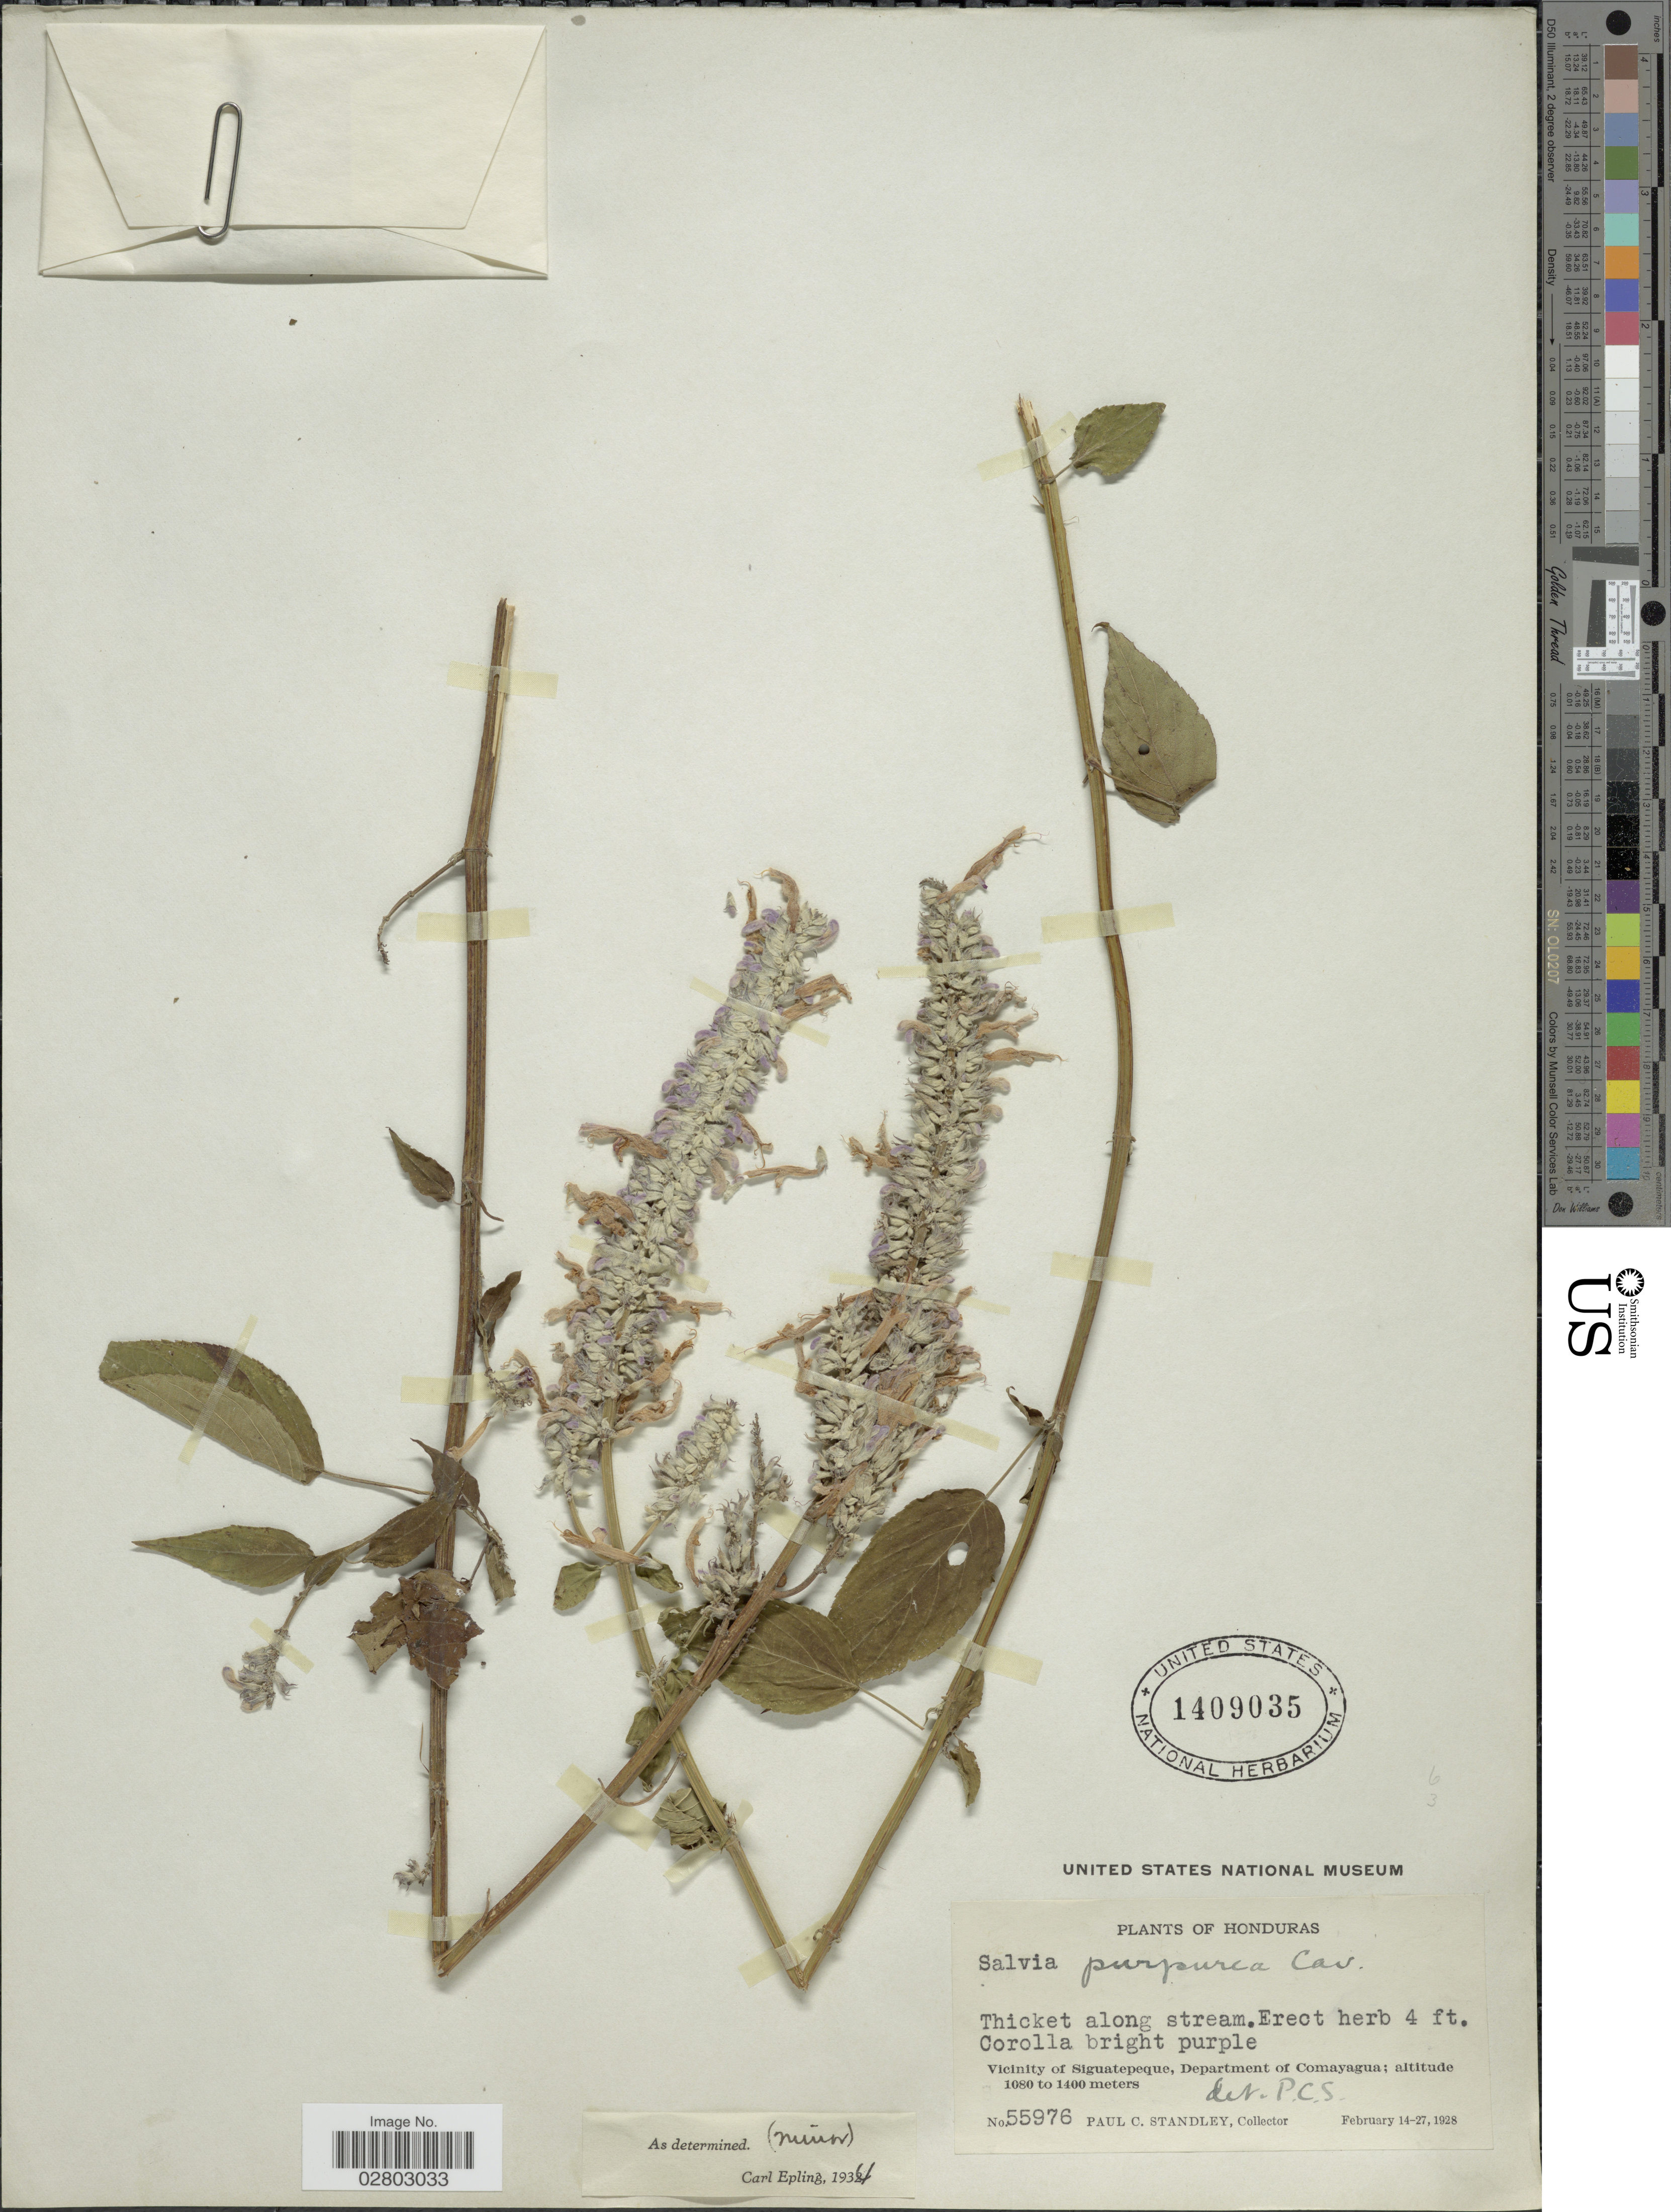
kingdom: Plantae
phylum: Tracheophyta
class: Magnoliopsida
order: Lamiales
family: Lamiaceae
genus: Salvia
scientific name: Salvia purpurea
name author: Cav.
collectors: P. C. Standley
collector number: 55976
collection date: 1928-02-14/1928-02-27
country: Honduras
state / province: Comayagua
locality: Vicinity of Siguatepeque, Department of Comayagua.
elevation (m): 1080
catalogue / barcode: US 1409035